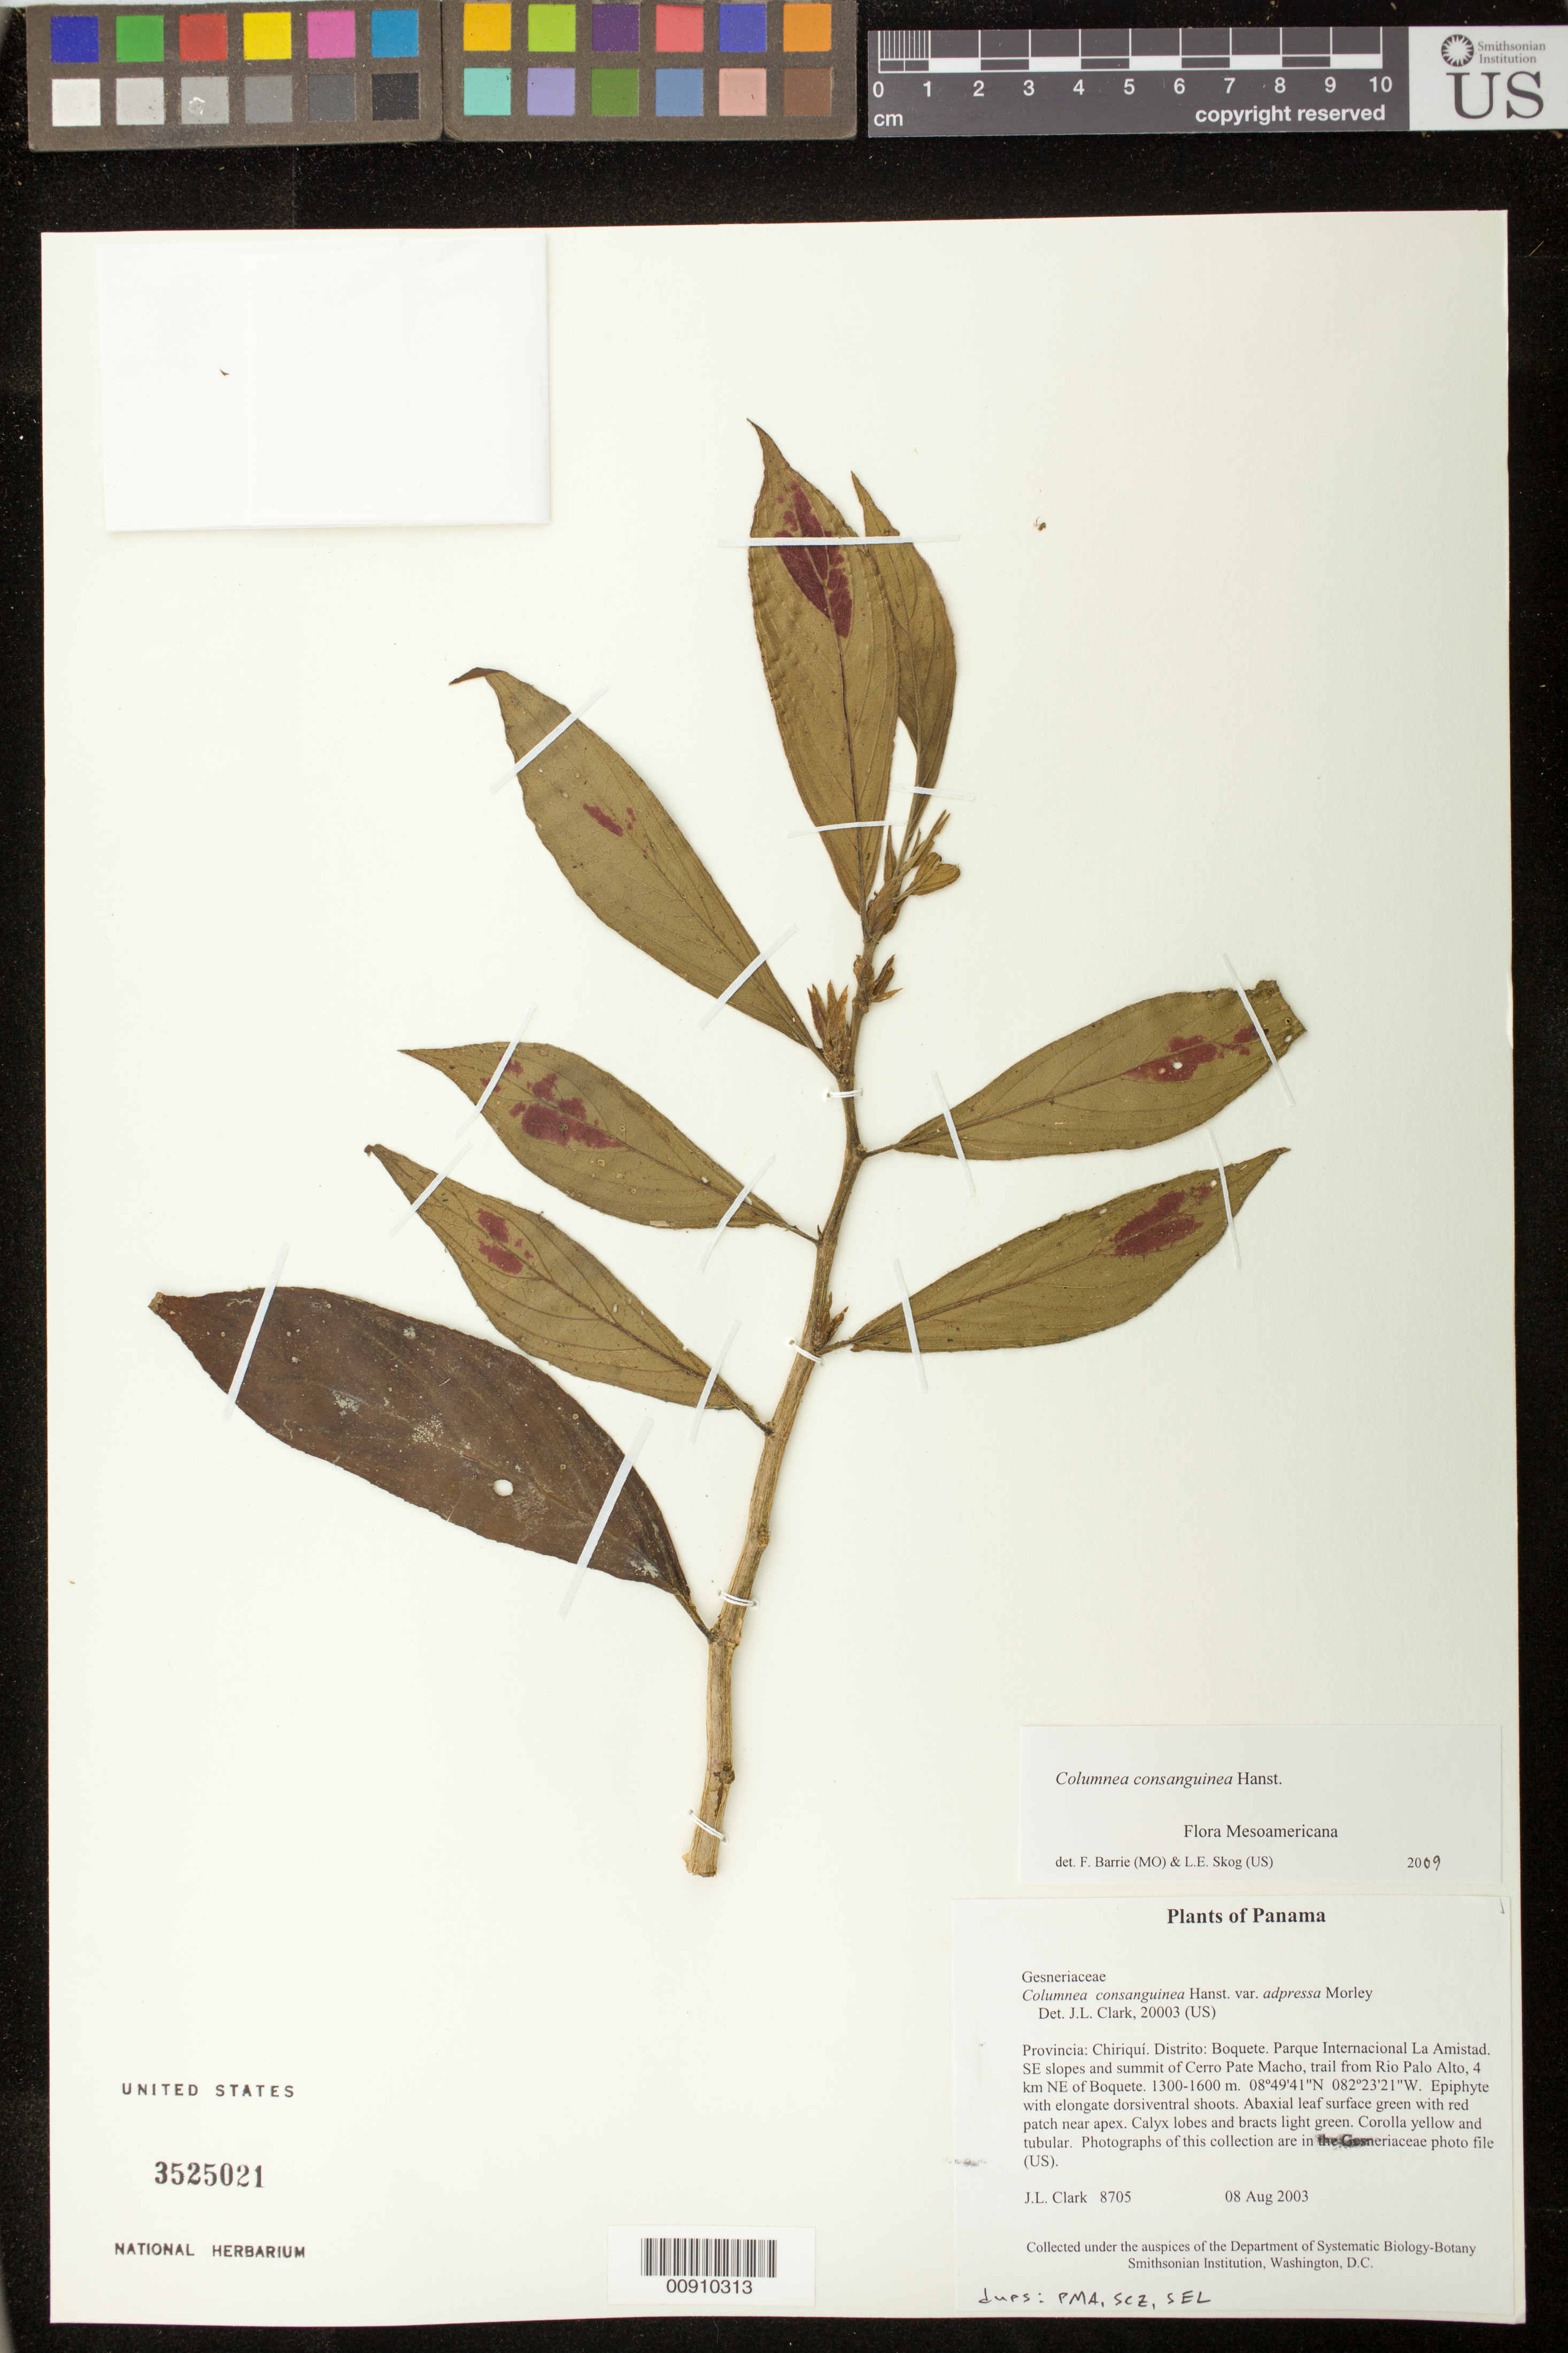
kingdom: Plantae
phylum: Tracheophyta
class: Magnoliopsida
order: Lamiales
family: Gesneriaceae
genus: Columnea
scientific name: Columnea consanguinea var. adpressa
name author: B.D. Morley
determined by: Clark, J. L., (SEL), The Marie Selby Botanical Garden (UNITED STATES)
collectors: J. L. Clark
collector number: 8705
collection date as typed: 08 Aug 2003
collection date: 2003-08-08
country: Panama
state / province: Chiriquí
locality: Boquete. Parque Internacional La Amistad. SE slopes and summit of Cerro Pate Macho, trail from Rio Palo Alto, 4 km NE of Boquete.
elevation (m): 1300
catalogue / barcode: US 3525021